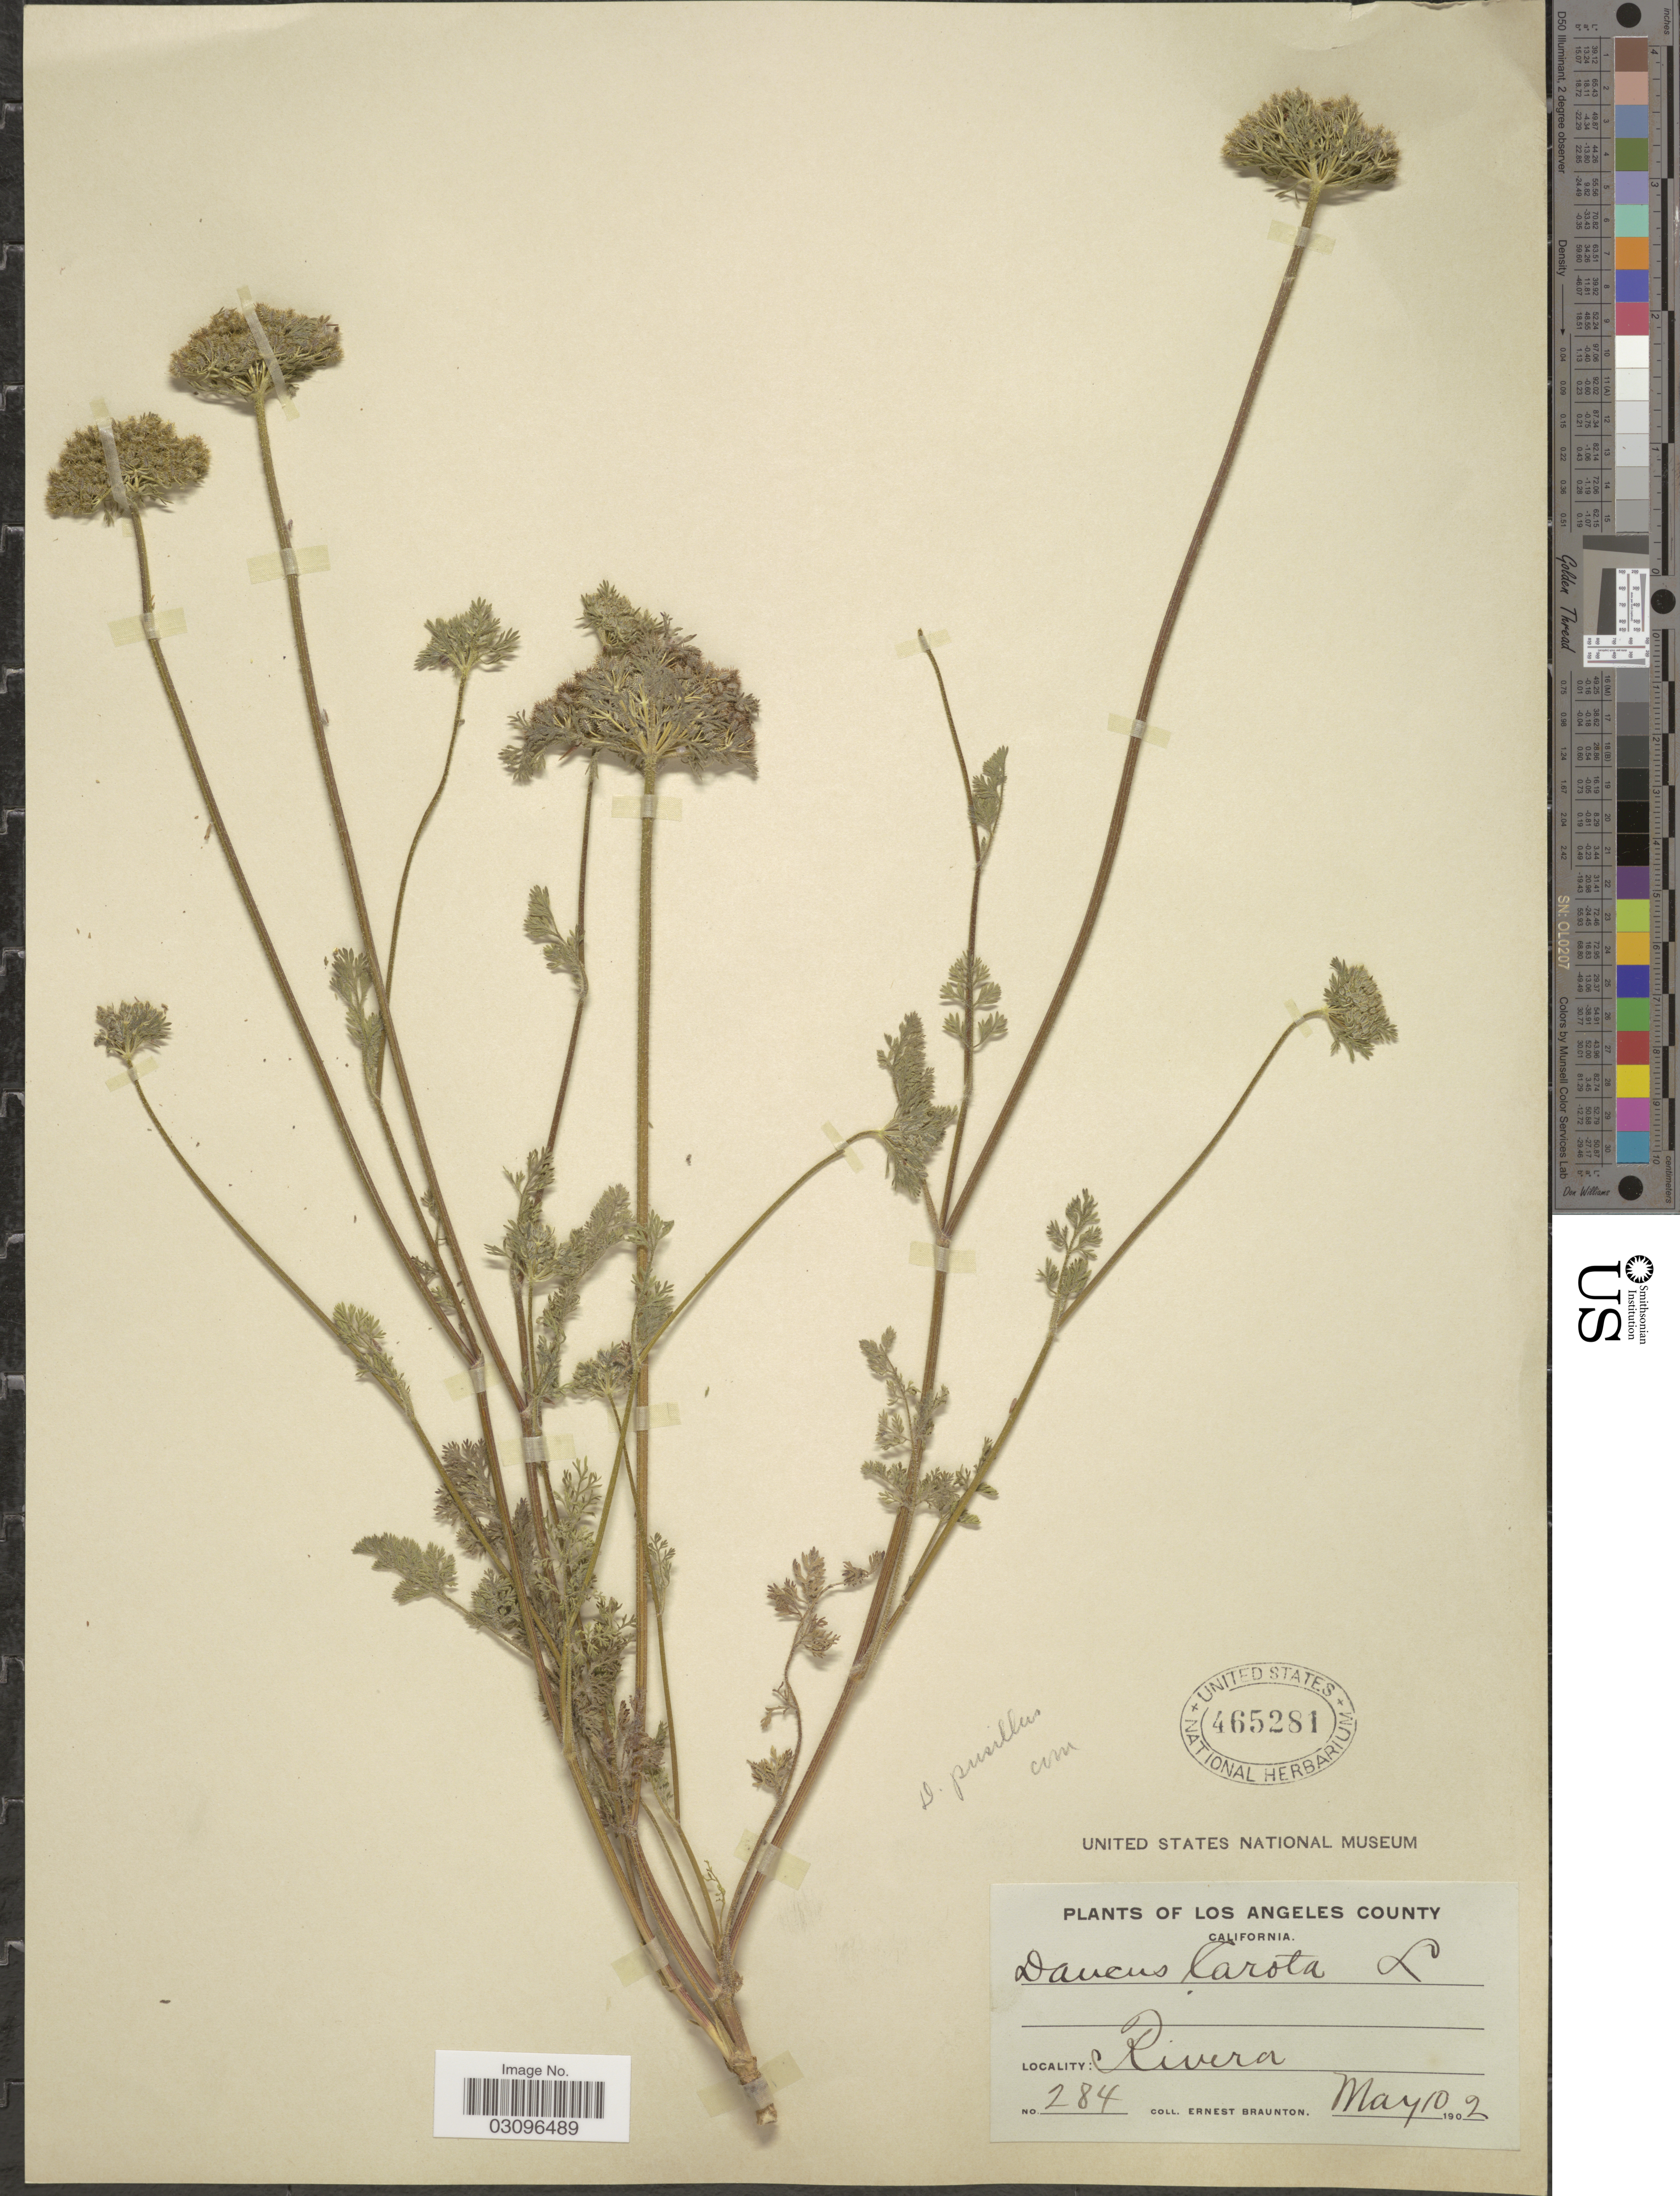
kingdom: Plantae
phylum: Tracheophyta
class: Magnoliopsida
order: Apiales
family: Apiaceae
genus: Daucus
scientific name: Daucus pusillus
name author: Michx.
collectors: E. Braunton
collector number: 284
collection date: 1902-05-10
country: United States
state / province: California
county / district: Los Angeles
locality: Los Angeles County, Rivera.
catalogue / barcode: US 465281